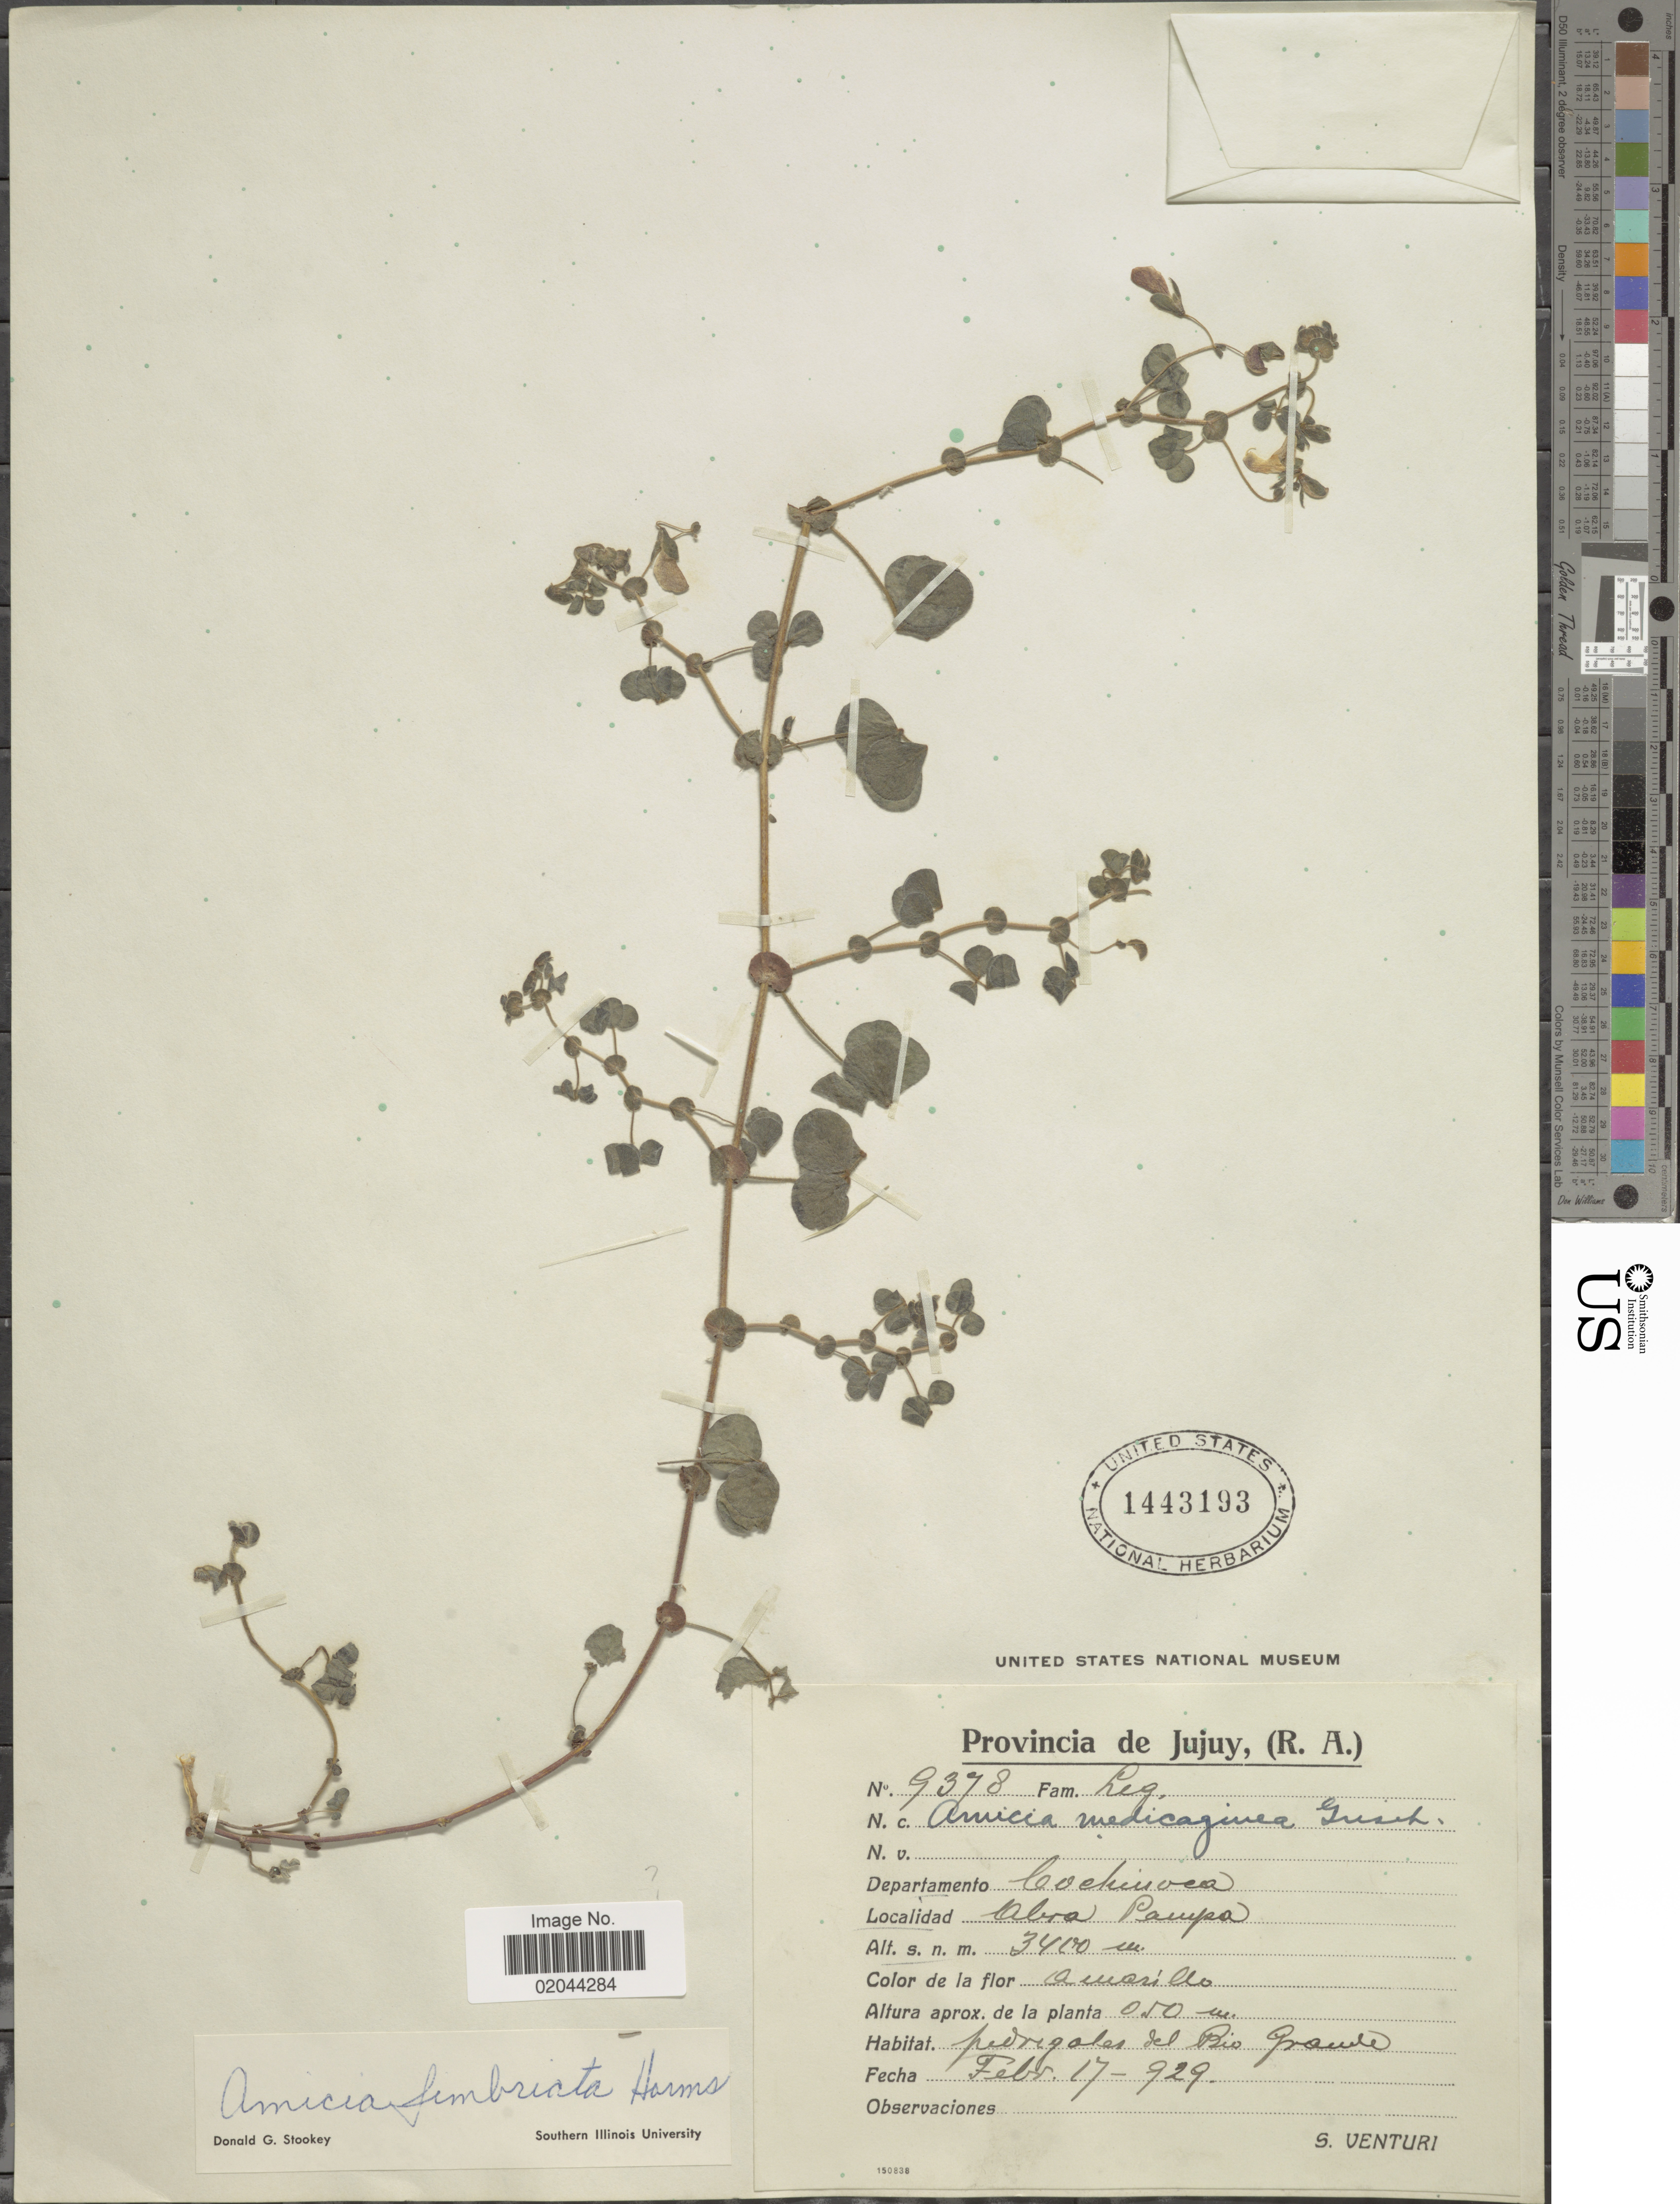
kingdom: Plantae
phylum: Tracheophyta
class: Magnoliopsida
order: Fabales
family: Fabaceae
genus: Amicia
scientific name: Amicia fimbriata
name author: Harms in Kuntze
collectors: S. Venturi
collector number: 9378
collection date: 1929-02-17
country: Argentina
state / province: Jujuy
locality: (R.A.) Departamento Cochinoca, Abra Pampa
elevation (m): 3400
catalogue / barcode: US 1443193